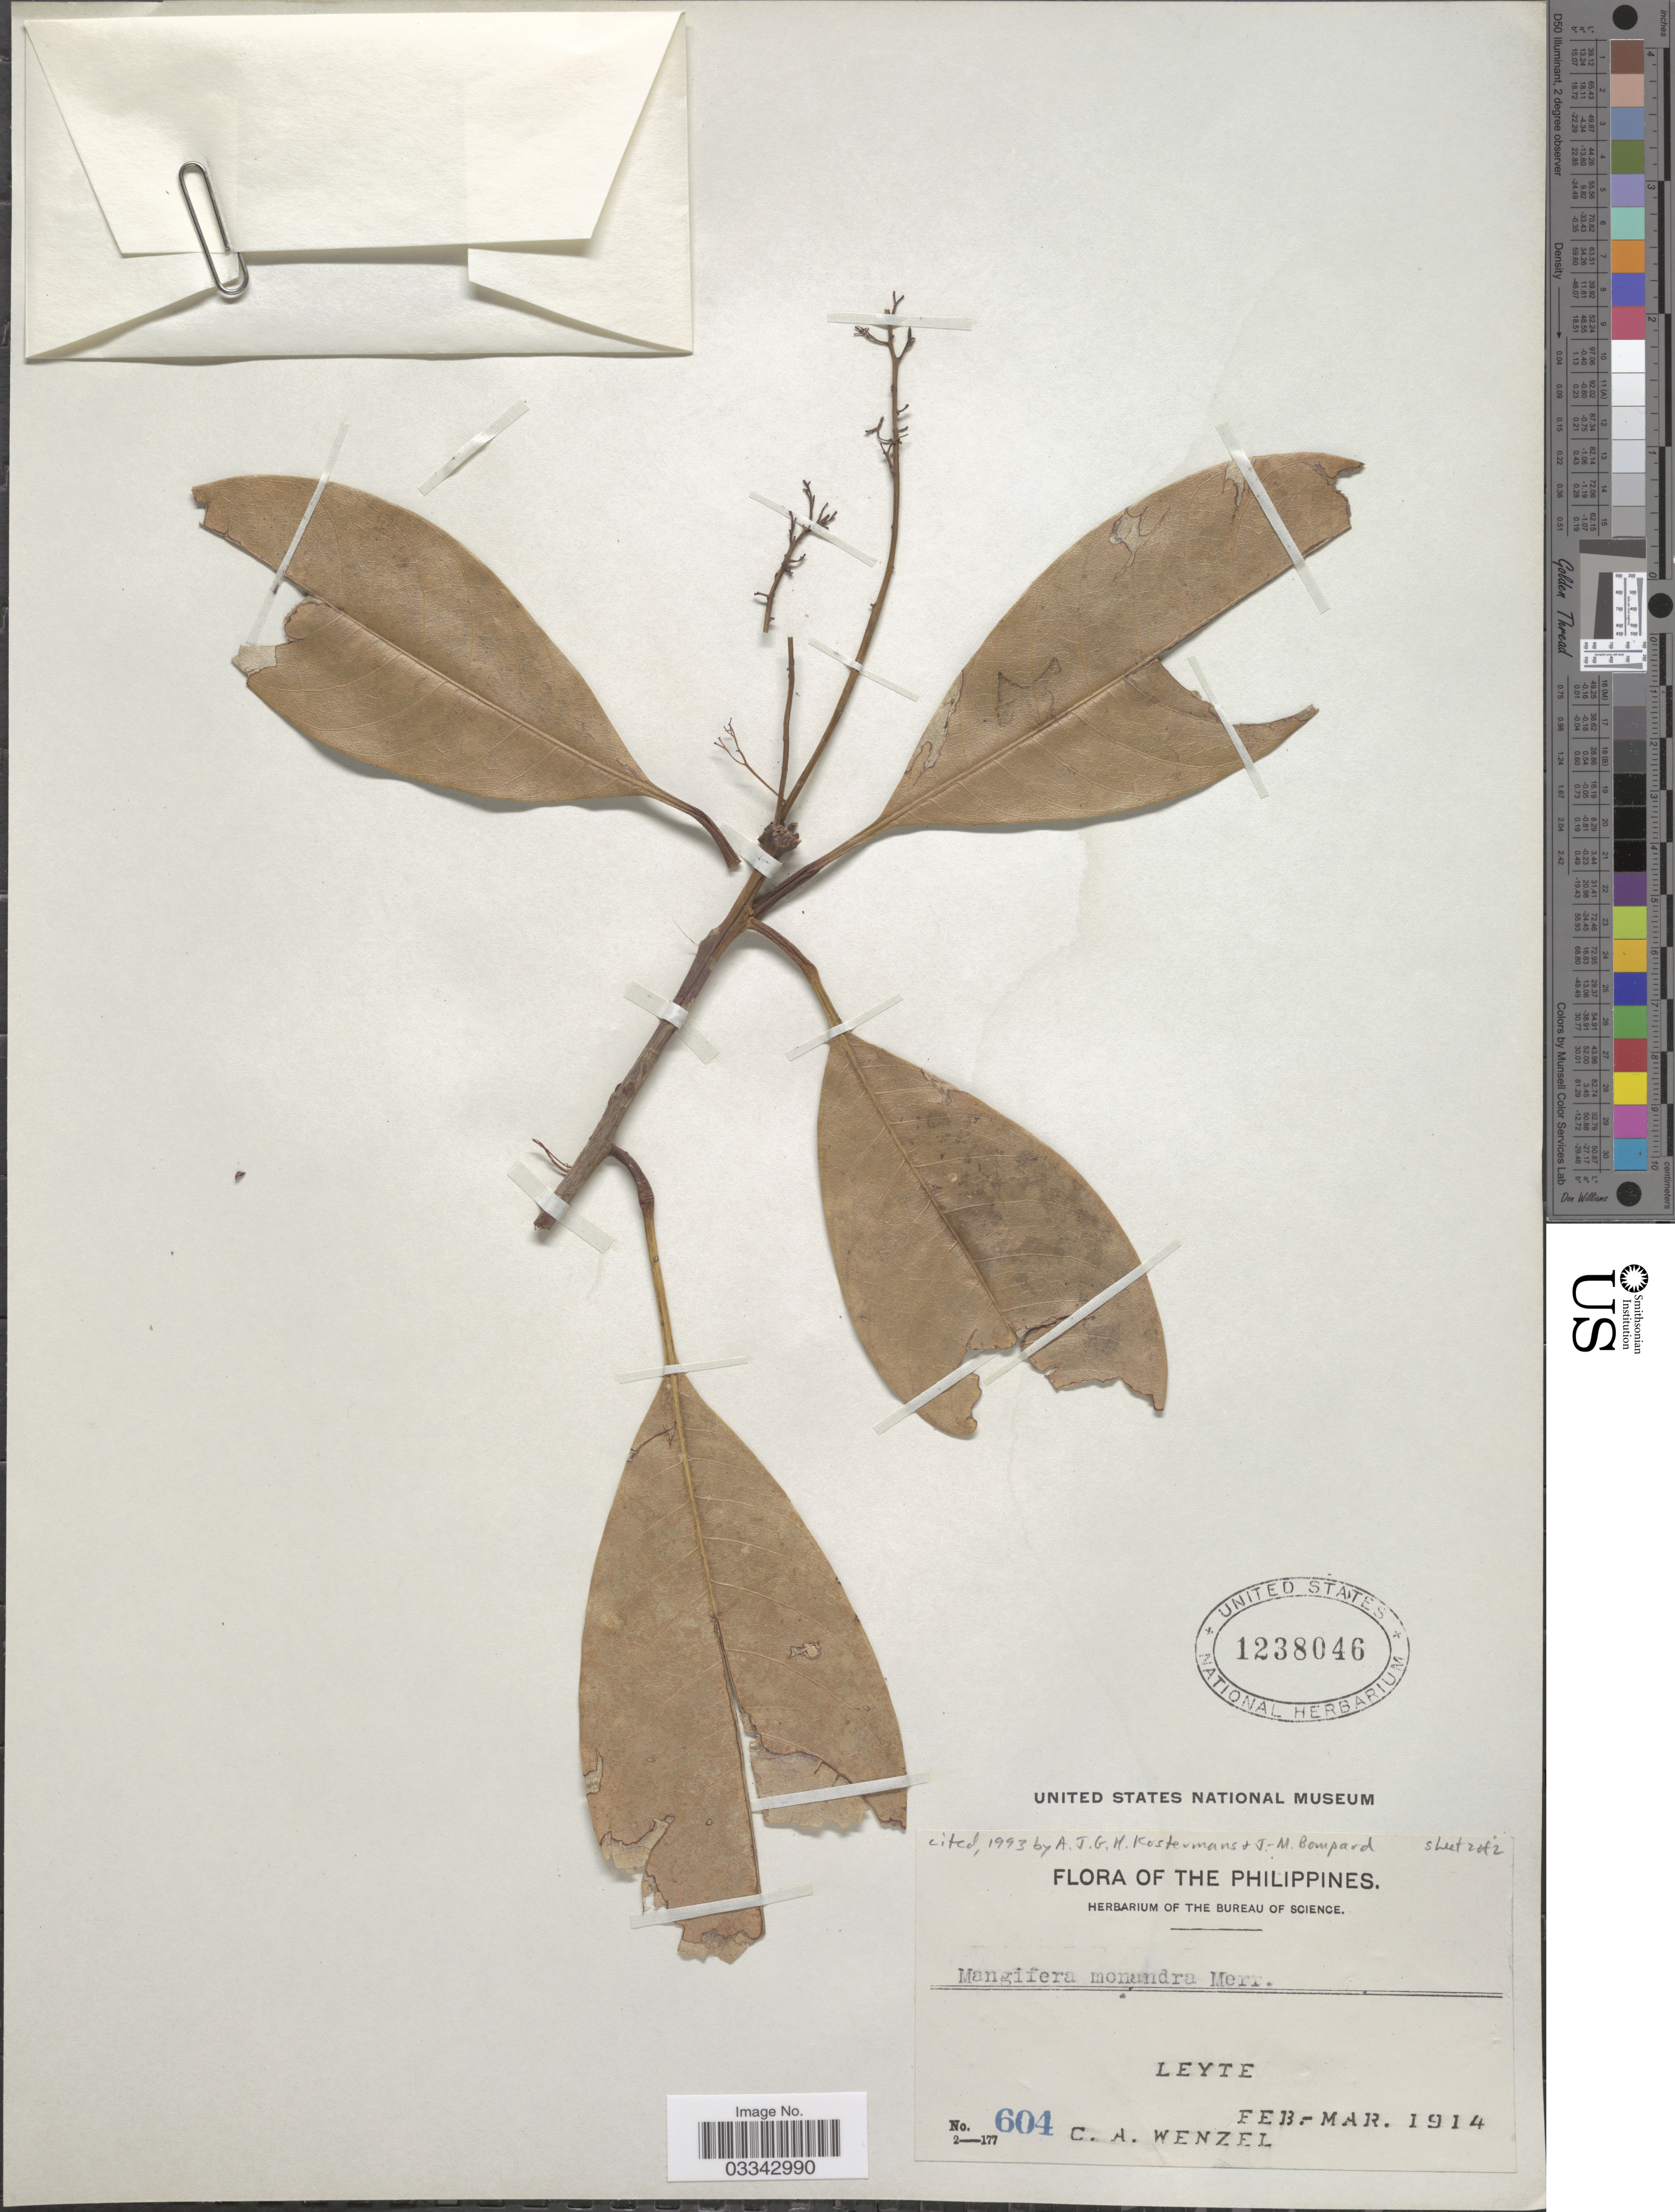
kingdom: Plantae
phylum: Tracheophyta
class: Magnoliopsida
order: Sapindales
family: Anacardiaceae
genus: Mangifera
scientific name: Mangifera monandra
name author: Merr.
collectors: C. Wenzel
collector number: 604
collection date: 1914-02/1914-03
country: Philippines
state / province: Eastern Visayas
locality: Leyte.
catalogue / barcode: US 1238046